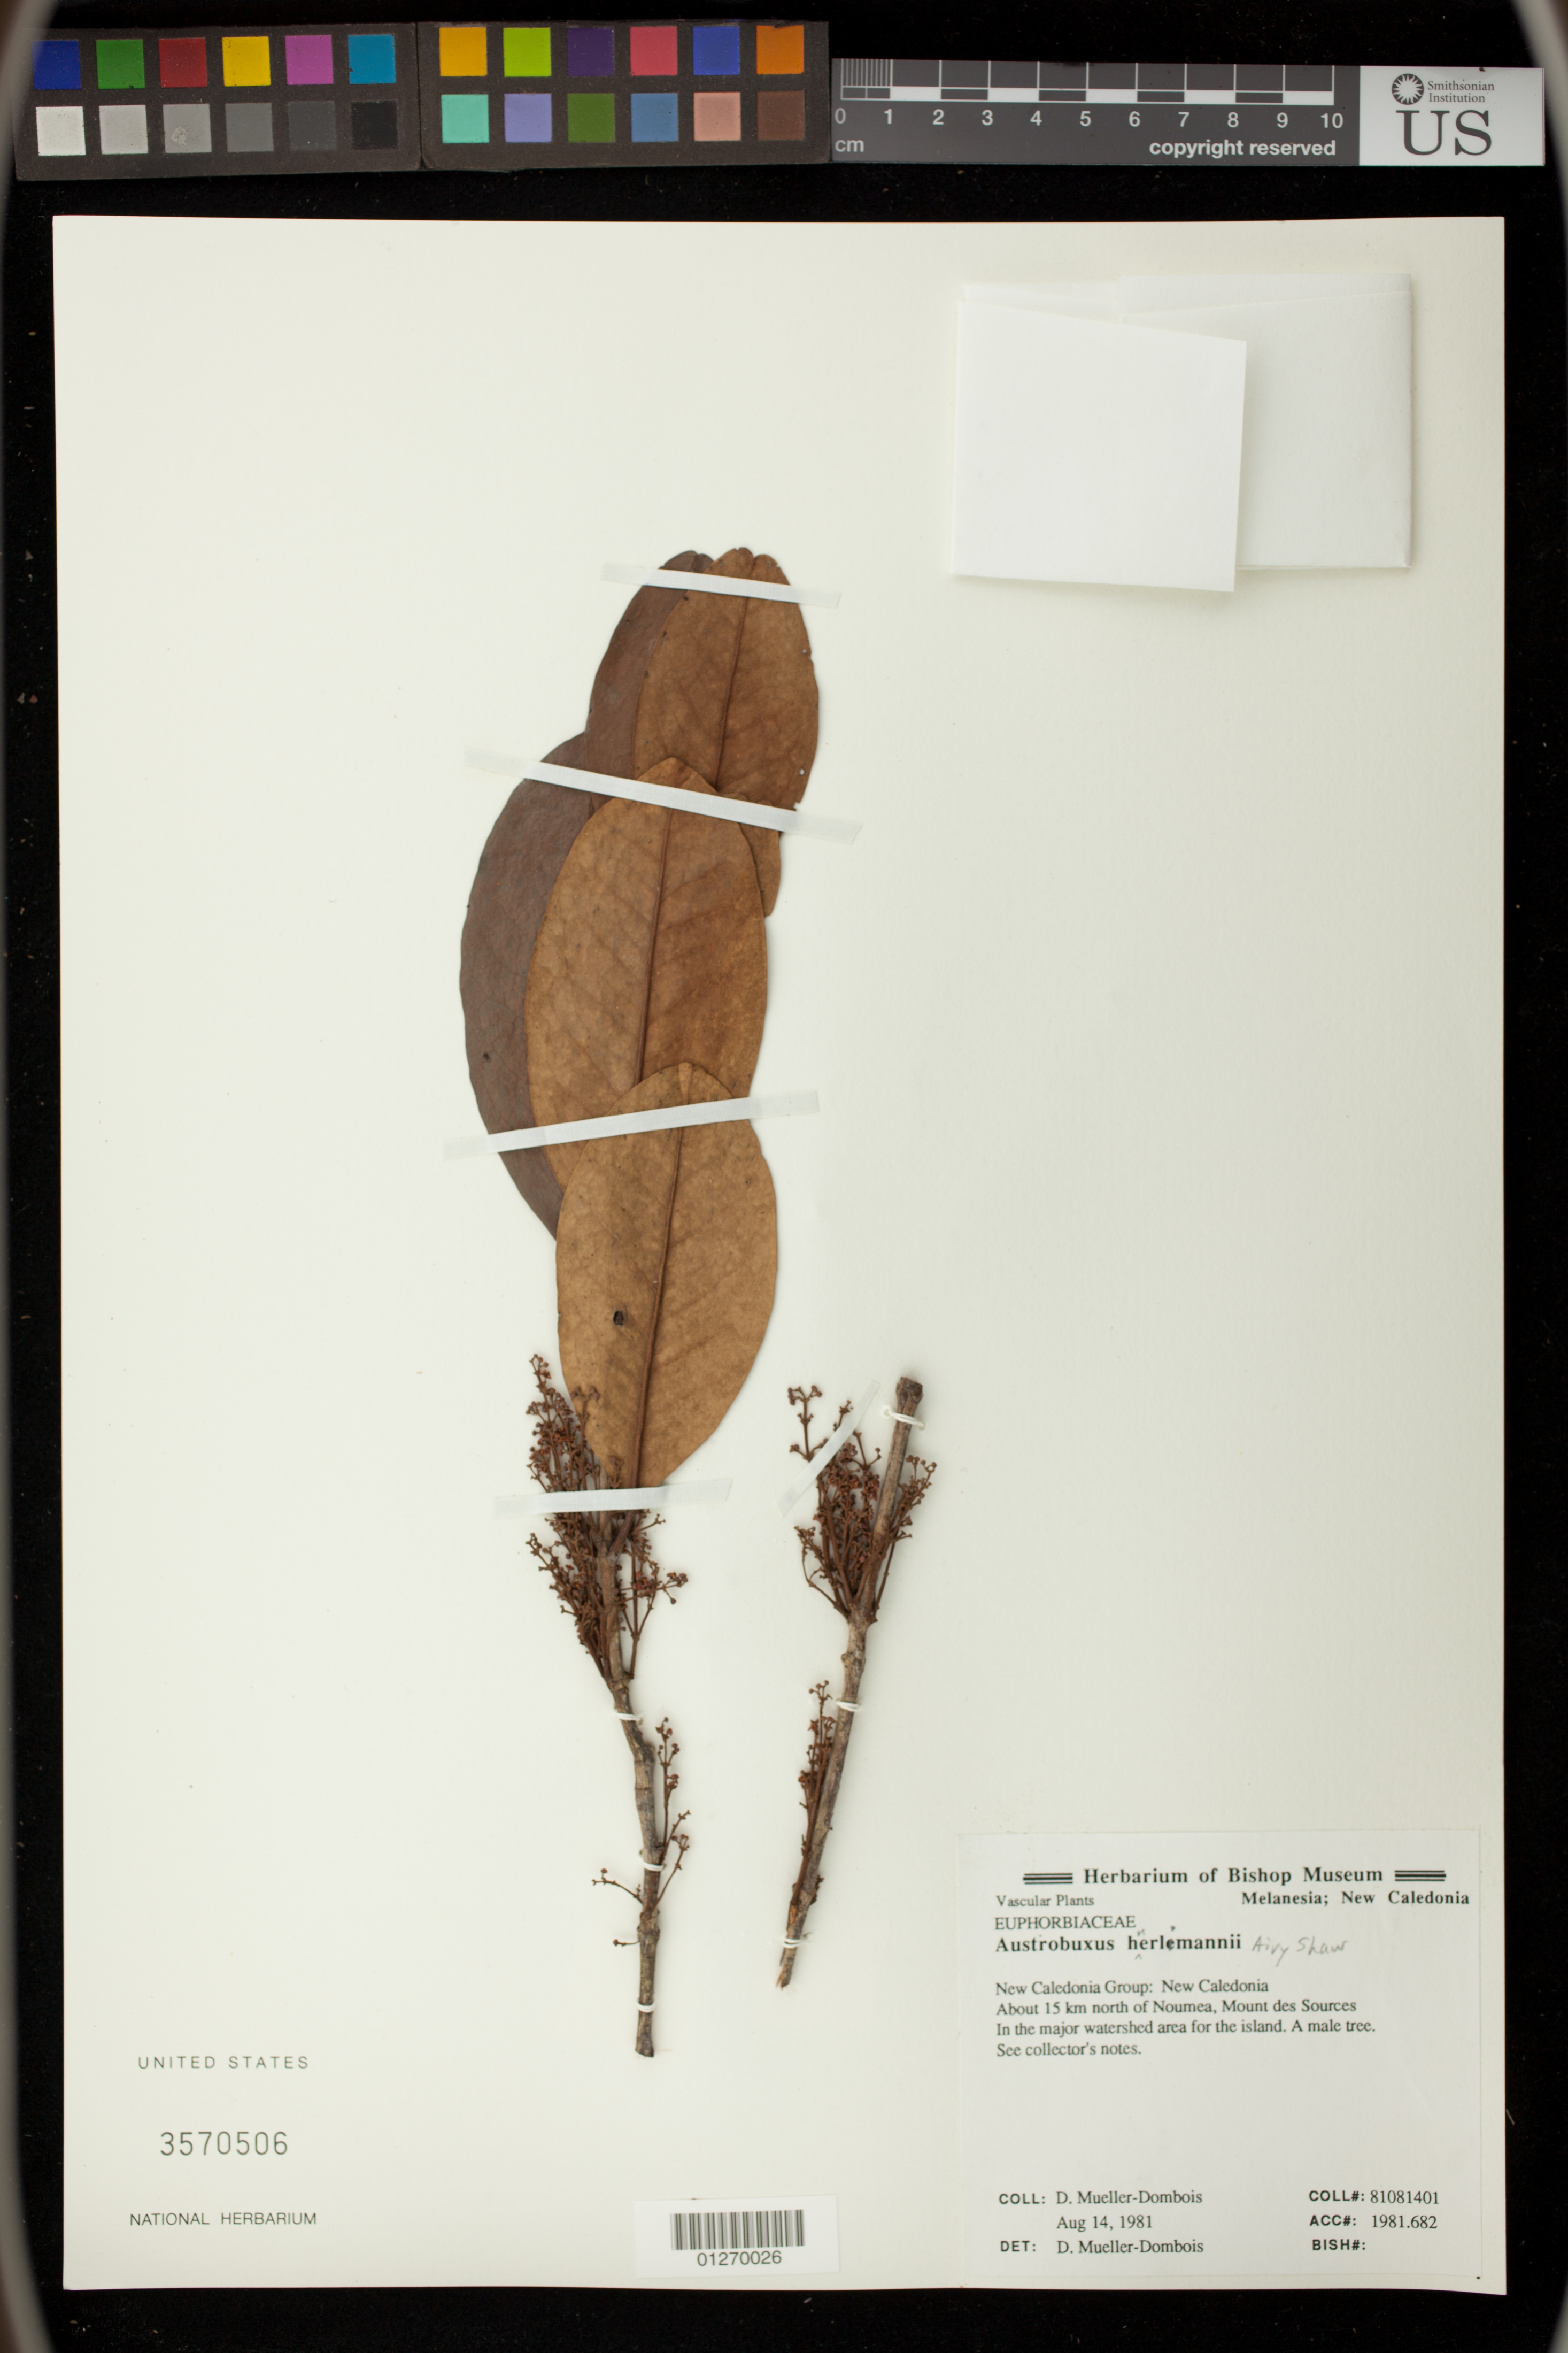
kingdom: Plantae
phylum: Tracheophyta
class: Magnoliopsida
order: Malpighiales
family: Picrodendraceae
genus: Austrobuxus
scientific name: Austrobuxus huerlimannii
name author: Airy Shaw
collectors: D. Mueller-Dombois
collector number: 81081401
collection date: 1981-08-14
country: New Caledonia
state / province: Melanesia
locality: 15 km north of Noumea, Mount des Sources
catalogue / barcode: US 3570506